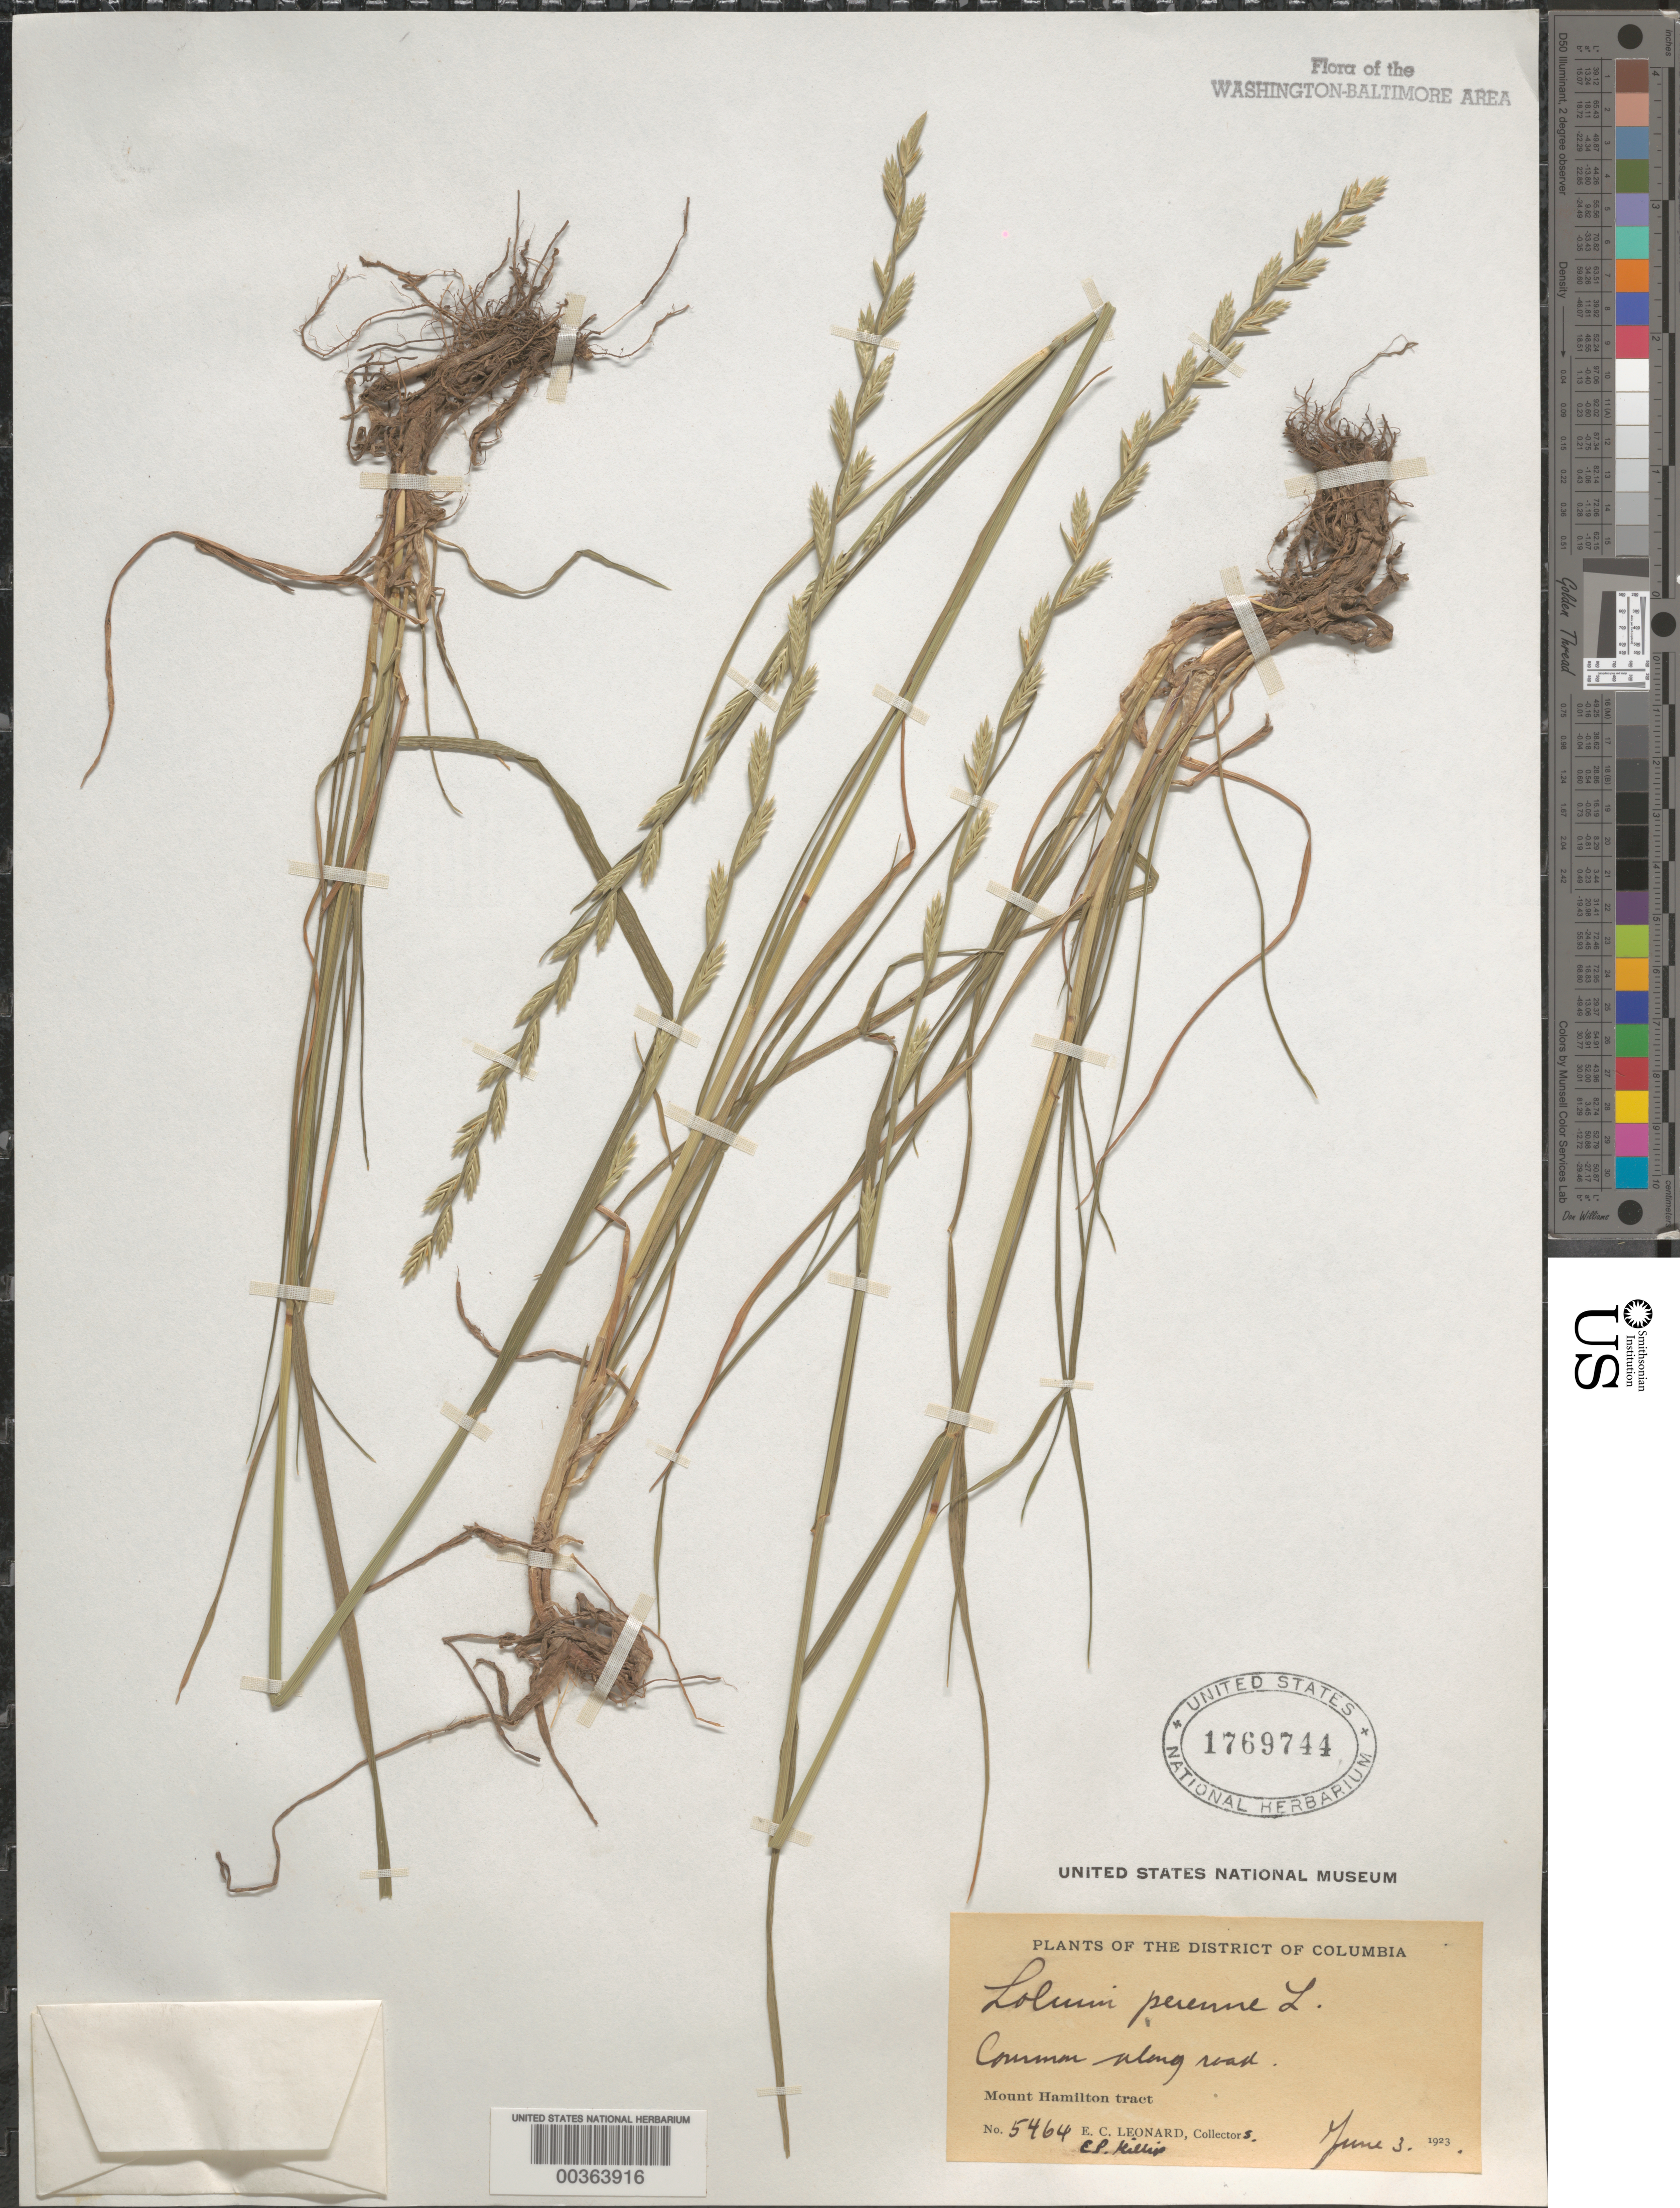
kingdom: Plantae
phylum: Tracheophyta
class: Liliopsida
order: Poales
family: Poaceae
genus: Lolium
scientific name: Lolium perenne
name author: L.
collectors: E. C. Leonard & E. P. Killip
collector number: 5464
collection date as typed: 03 Jun 1923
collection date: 1923-06-03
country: United States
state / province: District of Columbia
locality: Mount Hamilton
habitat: Along road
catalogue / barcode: US 1769744